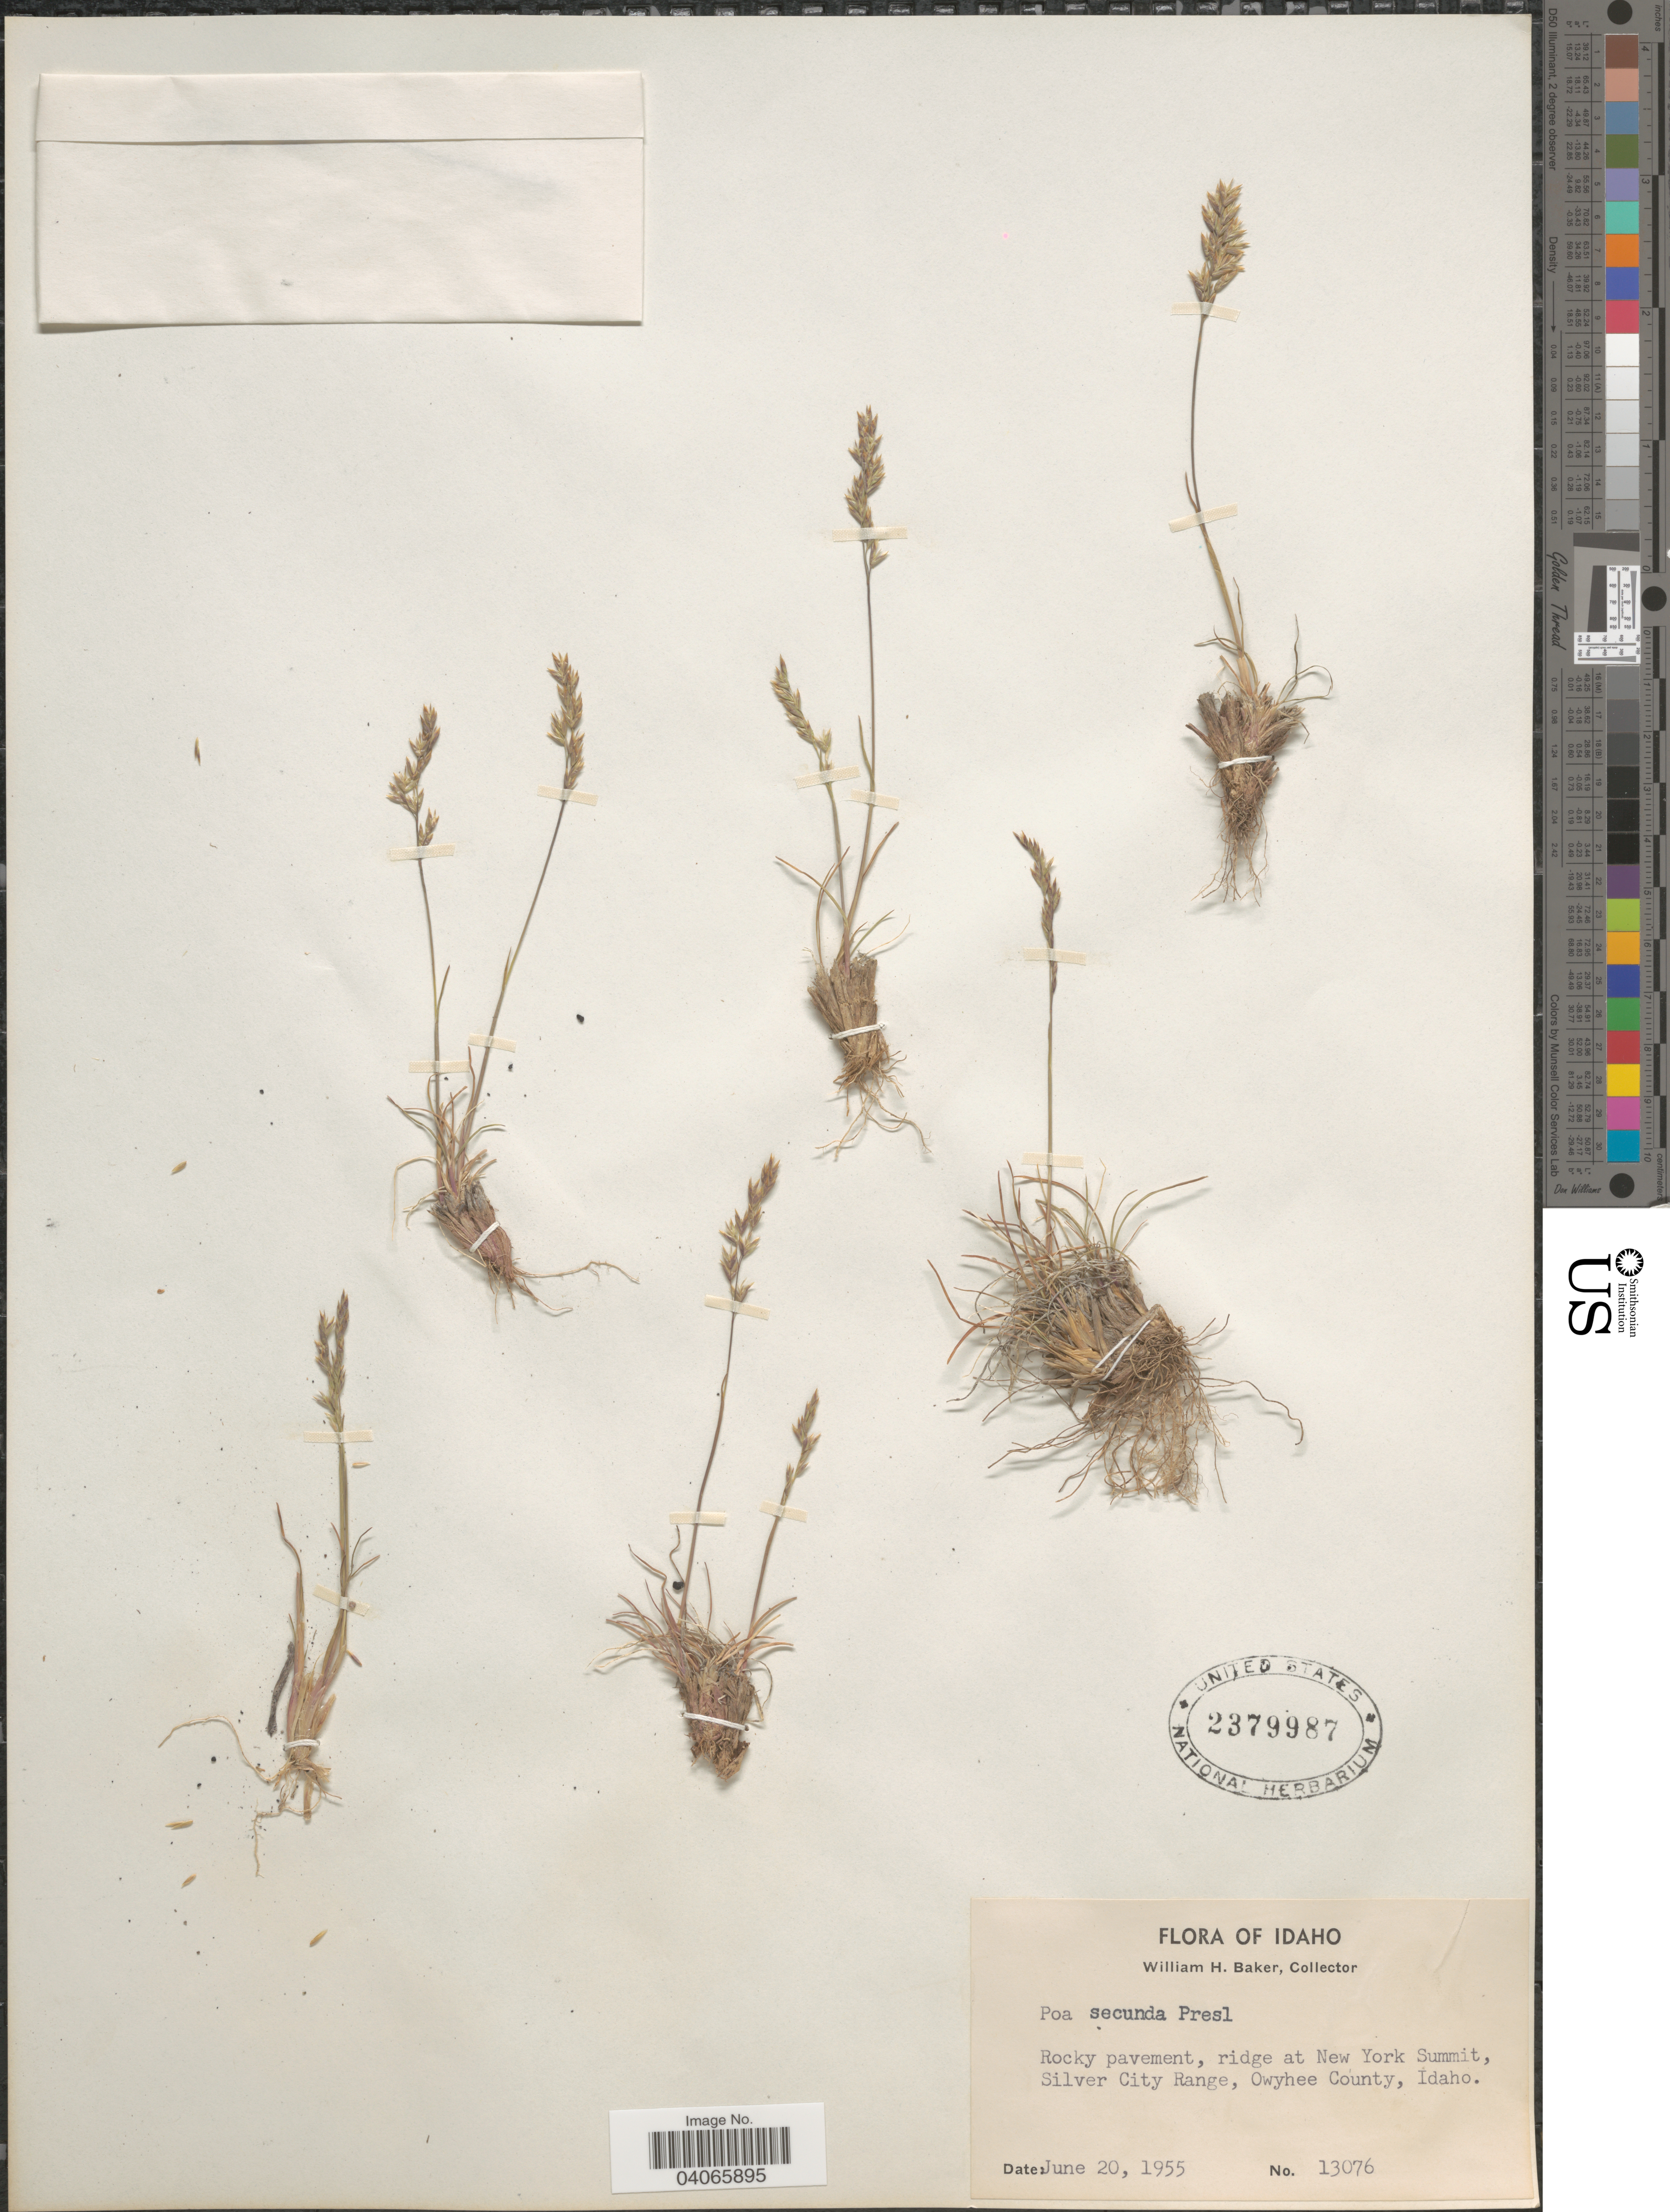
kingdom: Plantae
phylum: Tracheophyta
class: Liliopsida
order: Poales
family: Poaceae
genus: Poa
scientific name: Poa secunda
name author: J. Presl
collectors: W. H. Baker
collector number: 13076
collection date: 1955-06-20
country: United States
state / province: Idaho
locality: Rocky pavement, ridge at New York Summit, Silver City Range, Owyhee County.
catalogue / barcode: US 2379987